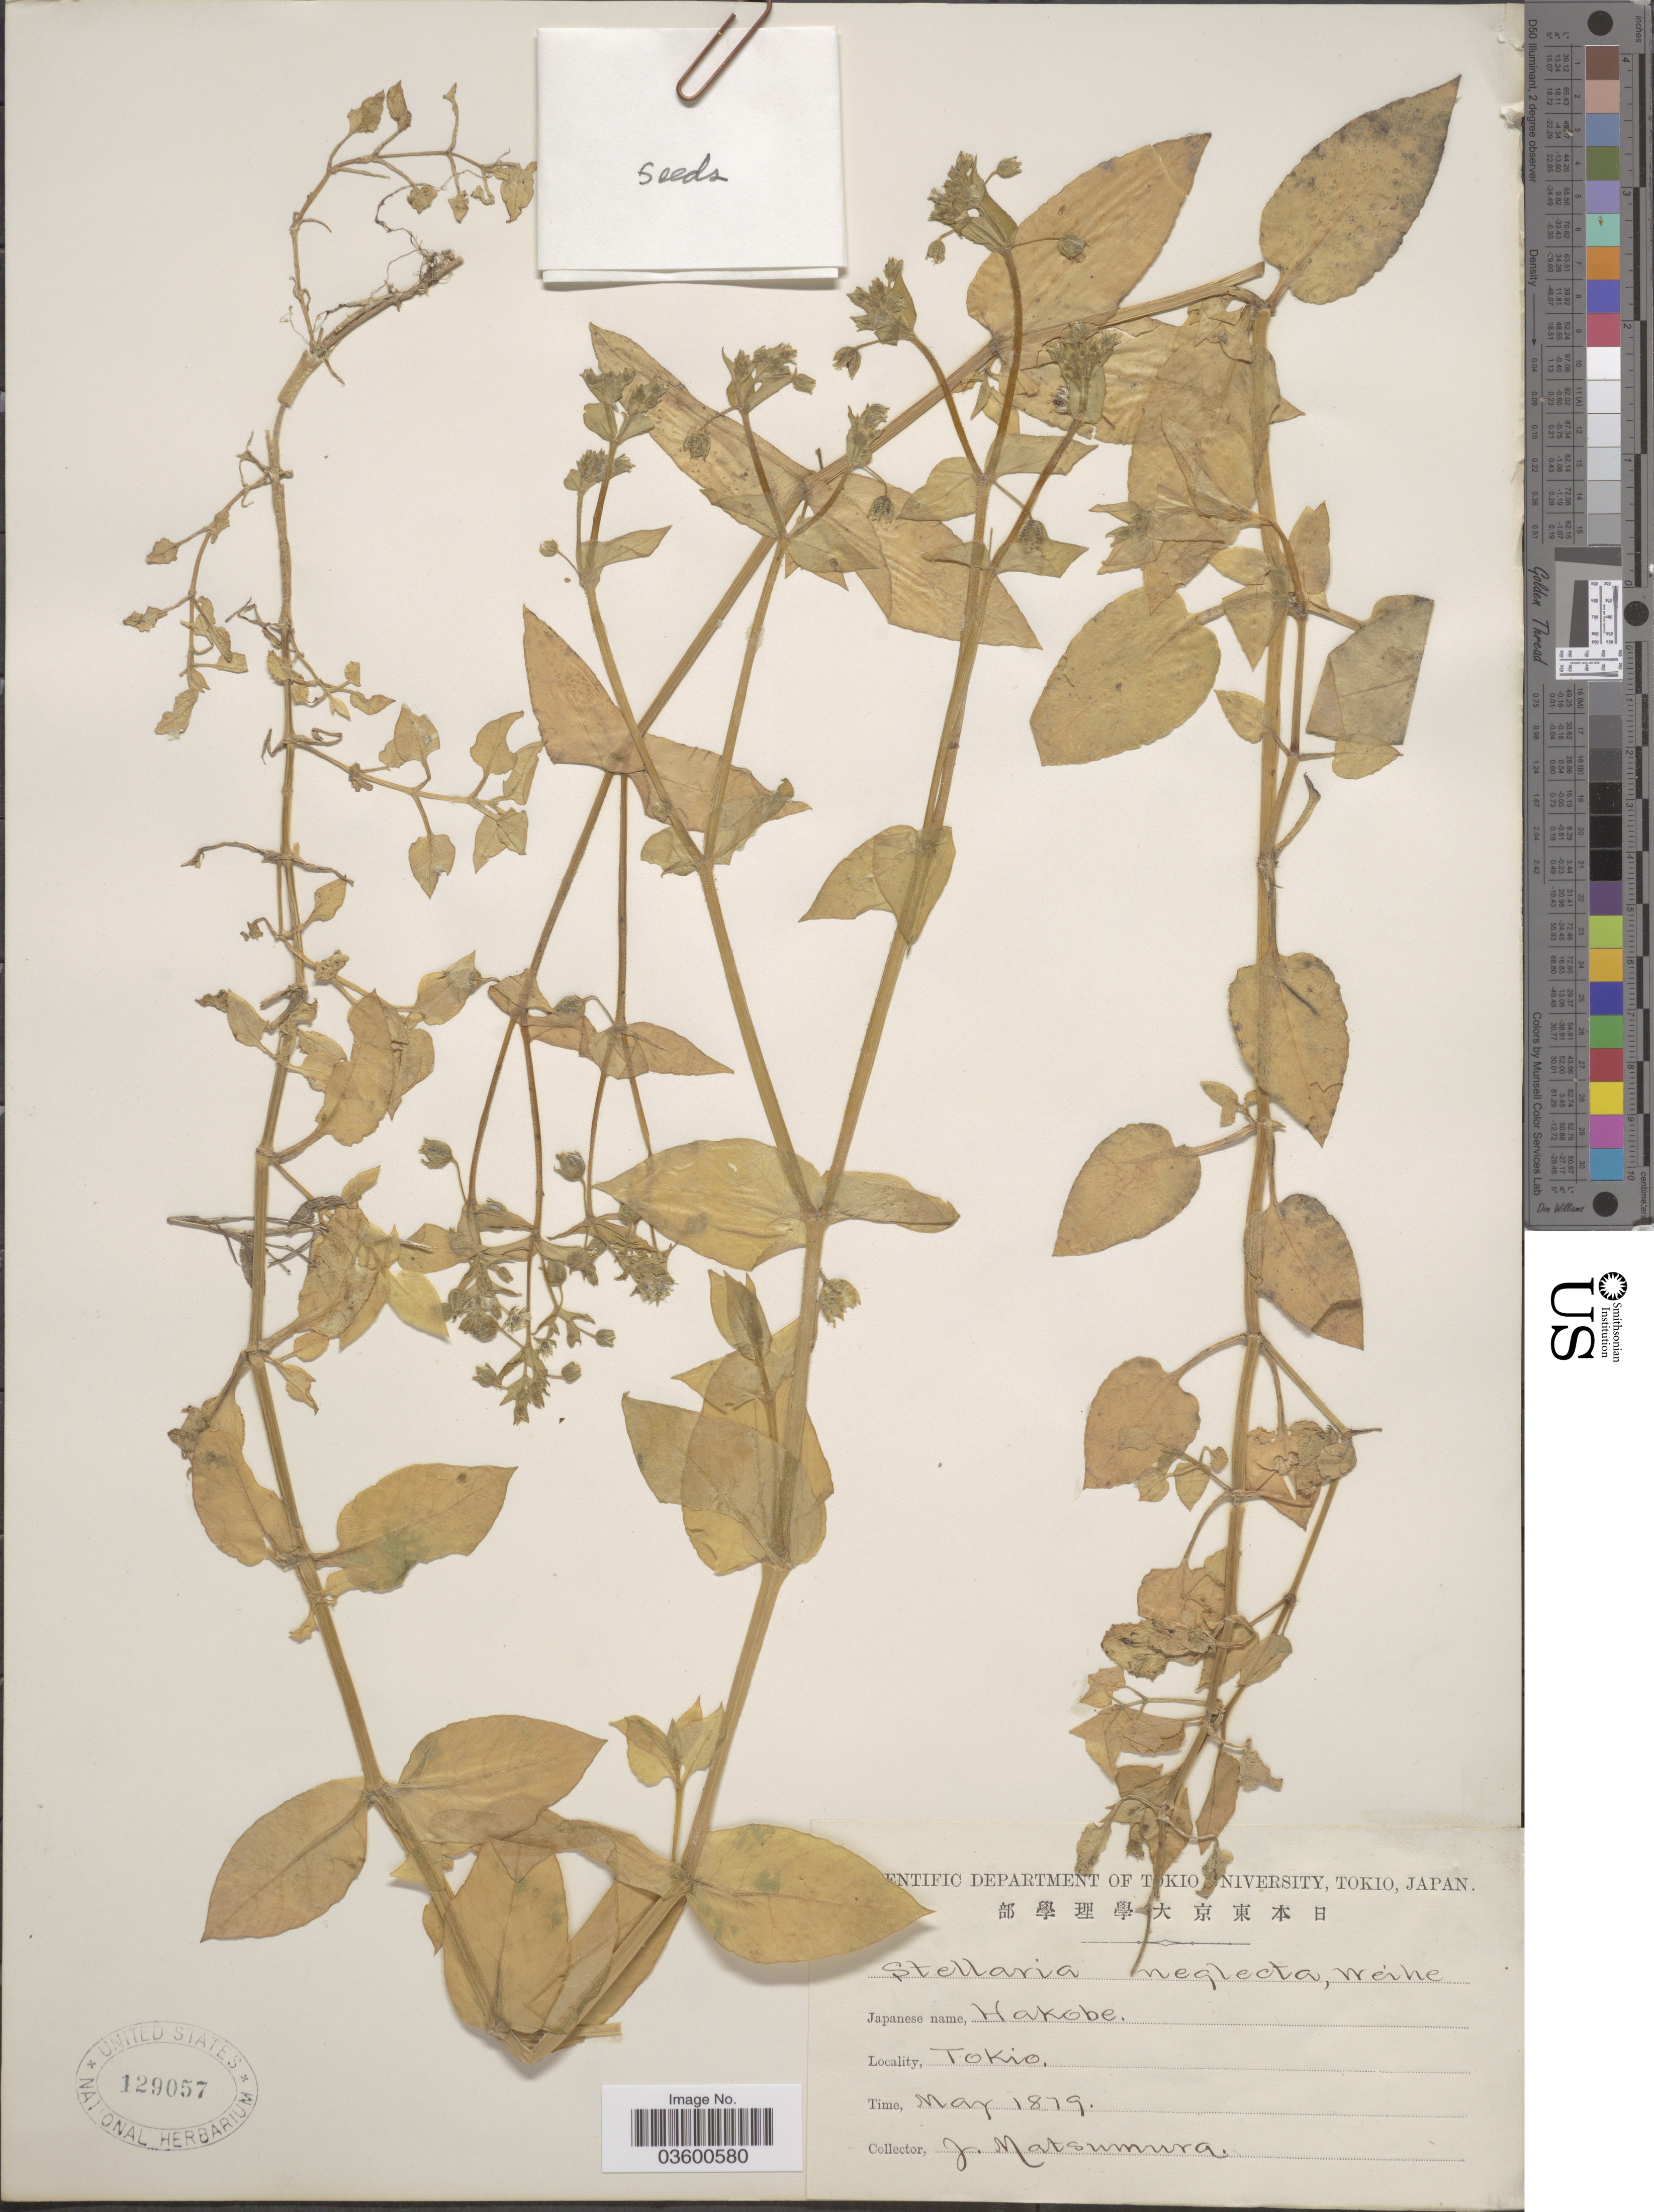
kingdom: Plantae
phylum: Tracheophyta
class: Magnoliopsida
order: Caryophyllales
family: Caryophyllaceae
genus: Stellaria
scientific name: Stellaria neglecta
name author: Weihe ex Williams & Fingerh.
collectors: J. Natsumura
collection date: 1878-05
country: Japan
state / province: Tokyo, Federal City of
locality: Tokio.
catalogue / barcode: US 129057